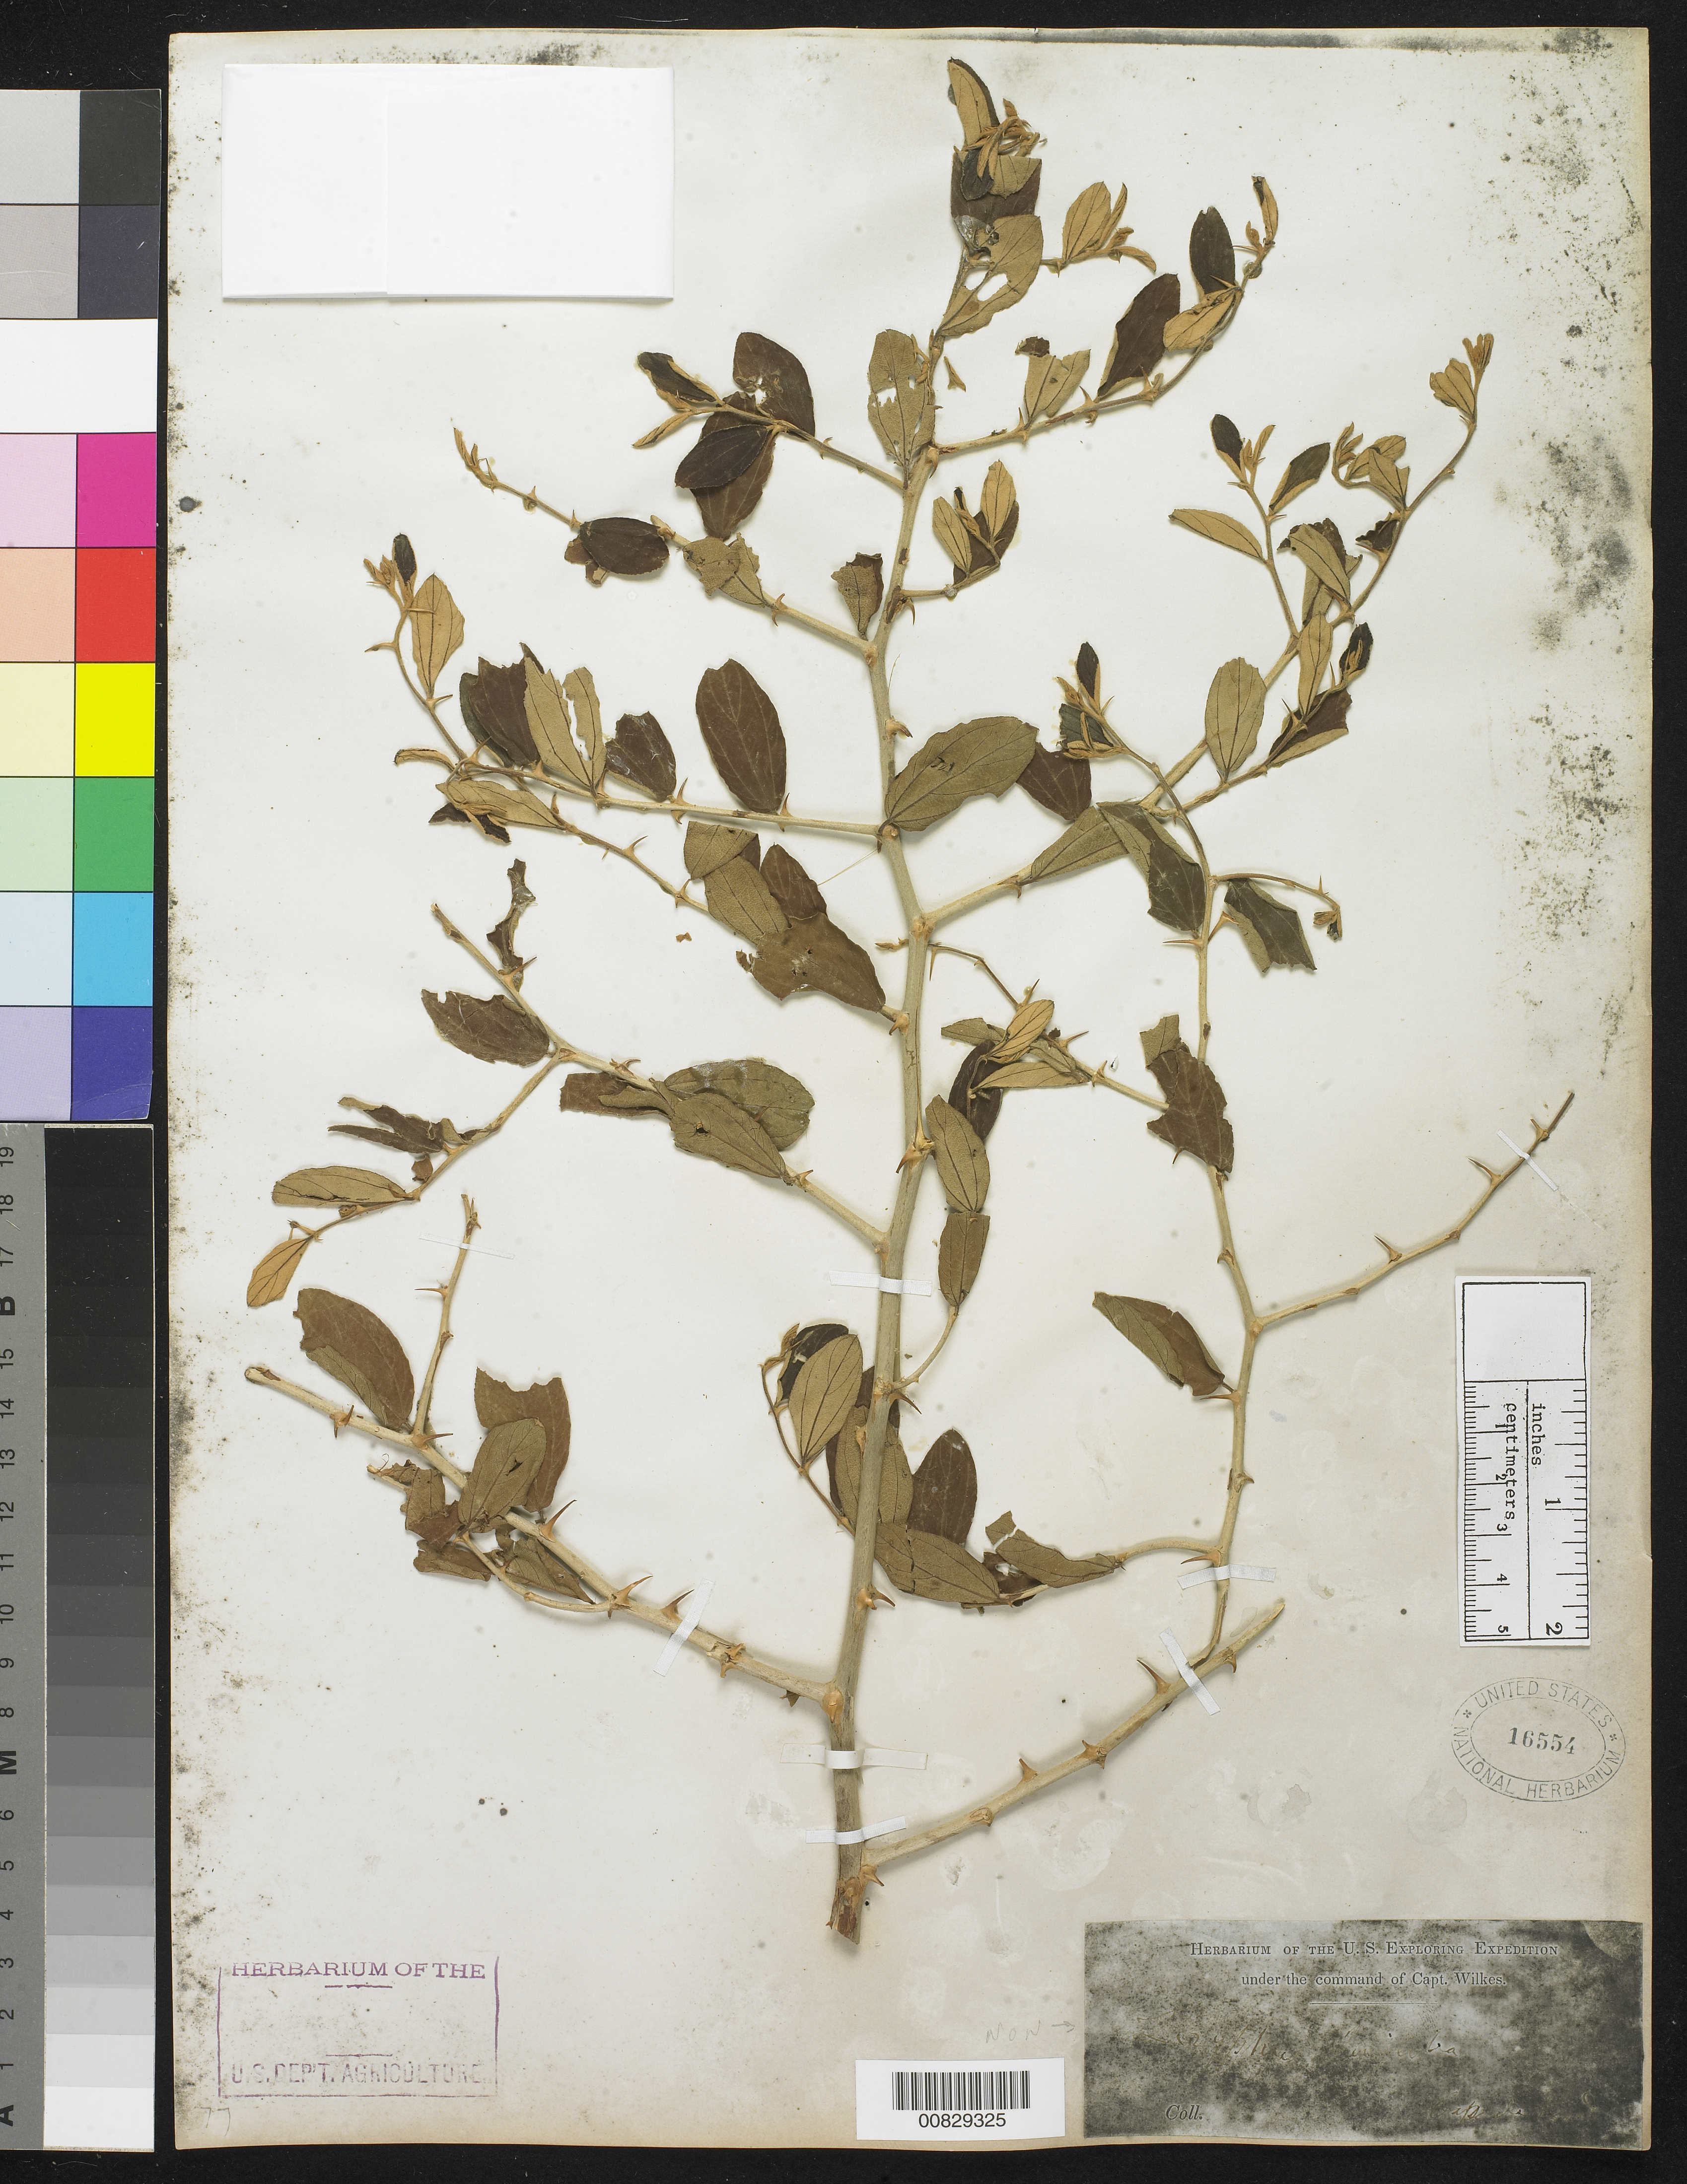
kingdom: Plantae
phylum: Tracheophyta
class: Magnoliopsida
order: Rosales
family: Rhamnaceae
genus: Ziziphus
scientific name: Ziziphus jujuba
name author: Mill.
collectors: Wilkes Explor. Exped.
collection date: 1838/1842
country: Cape Verde Islands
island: Cape Verde Is.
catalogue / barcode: US 16554